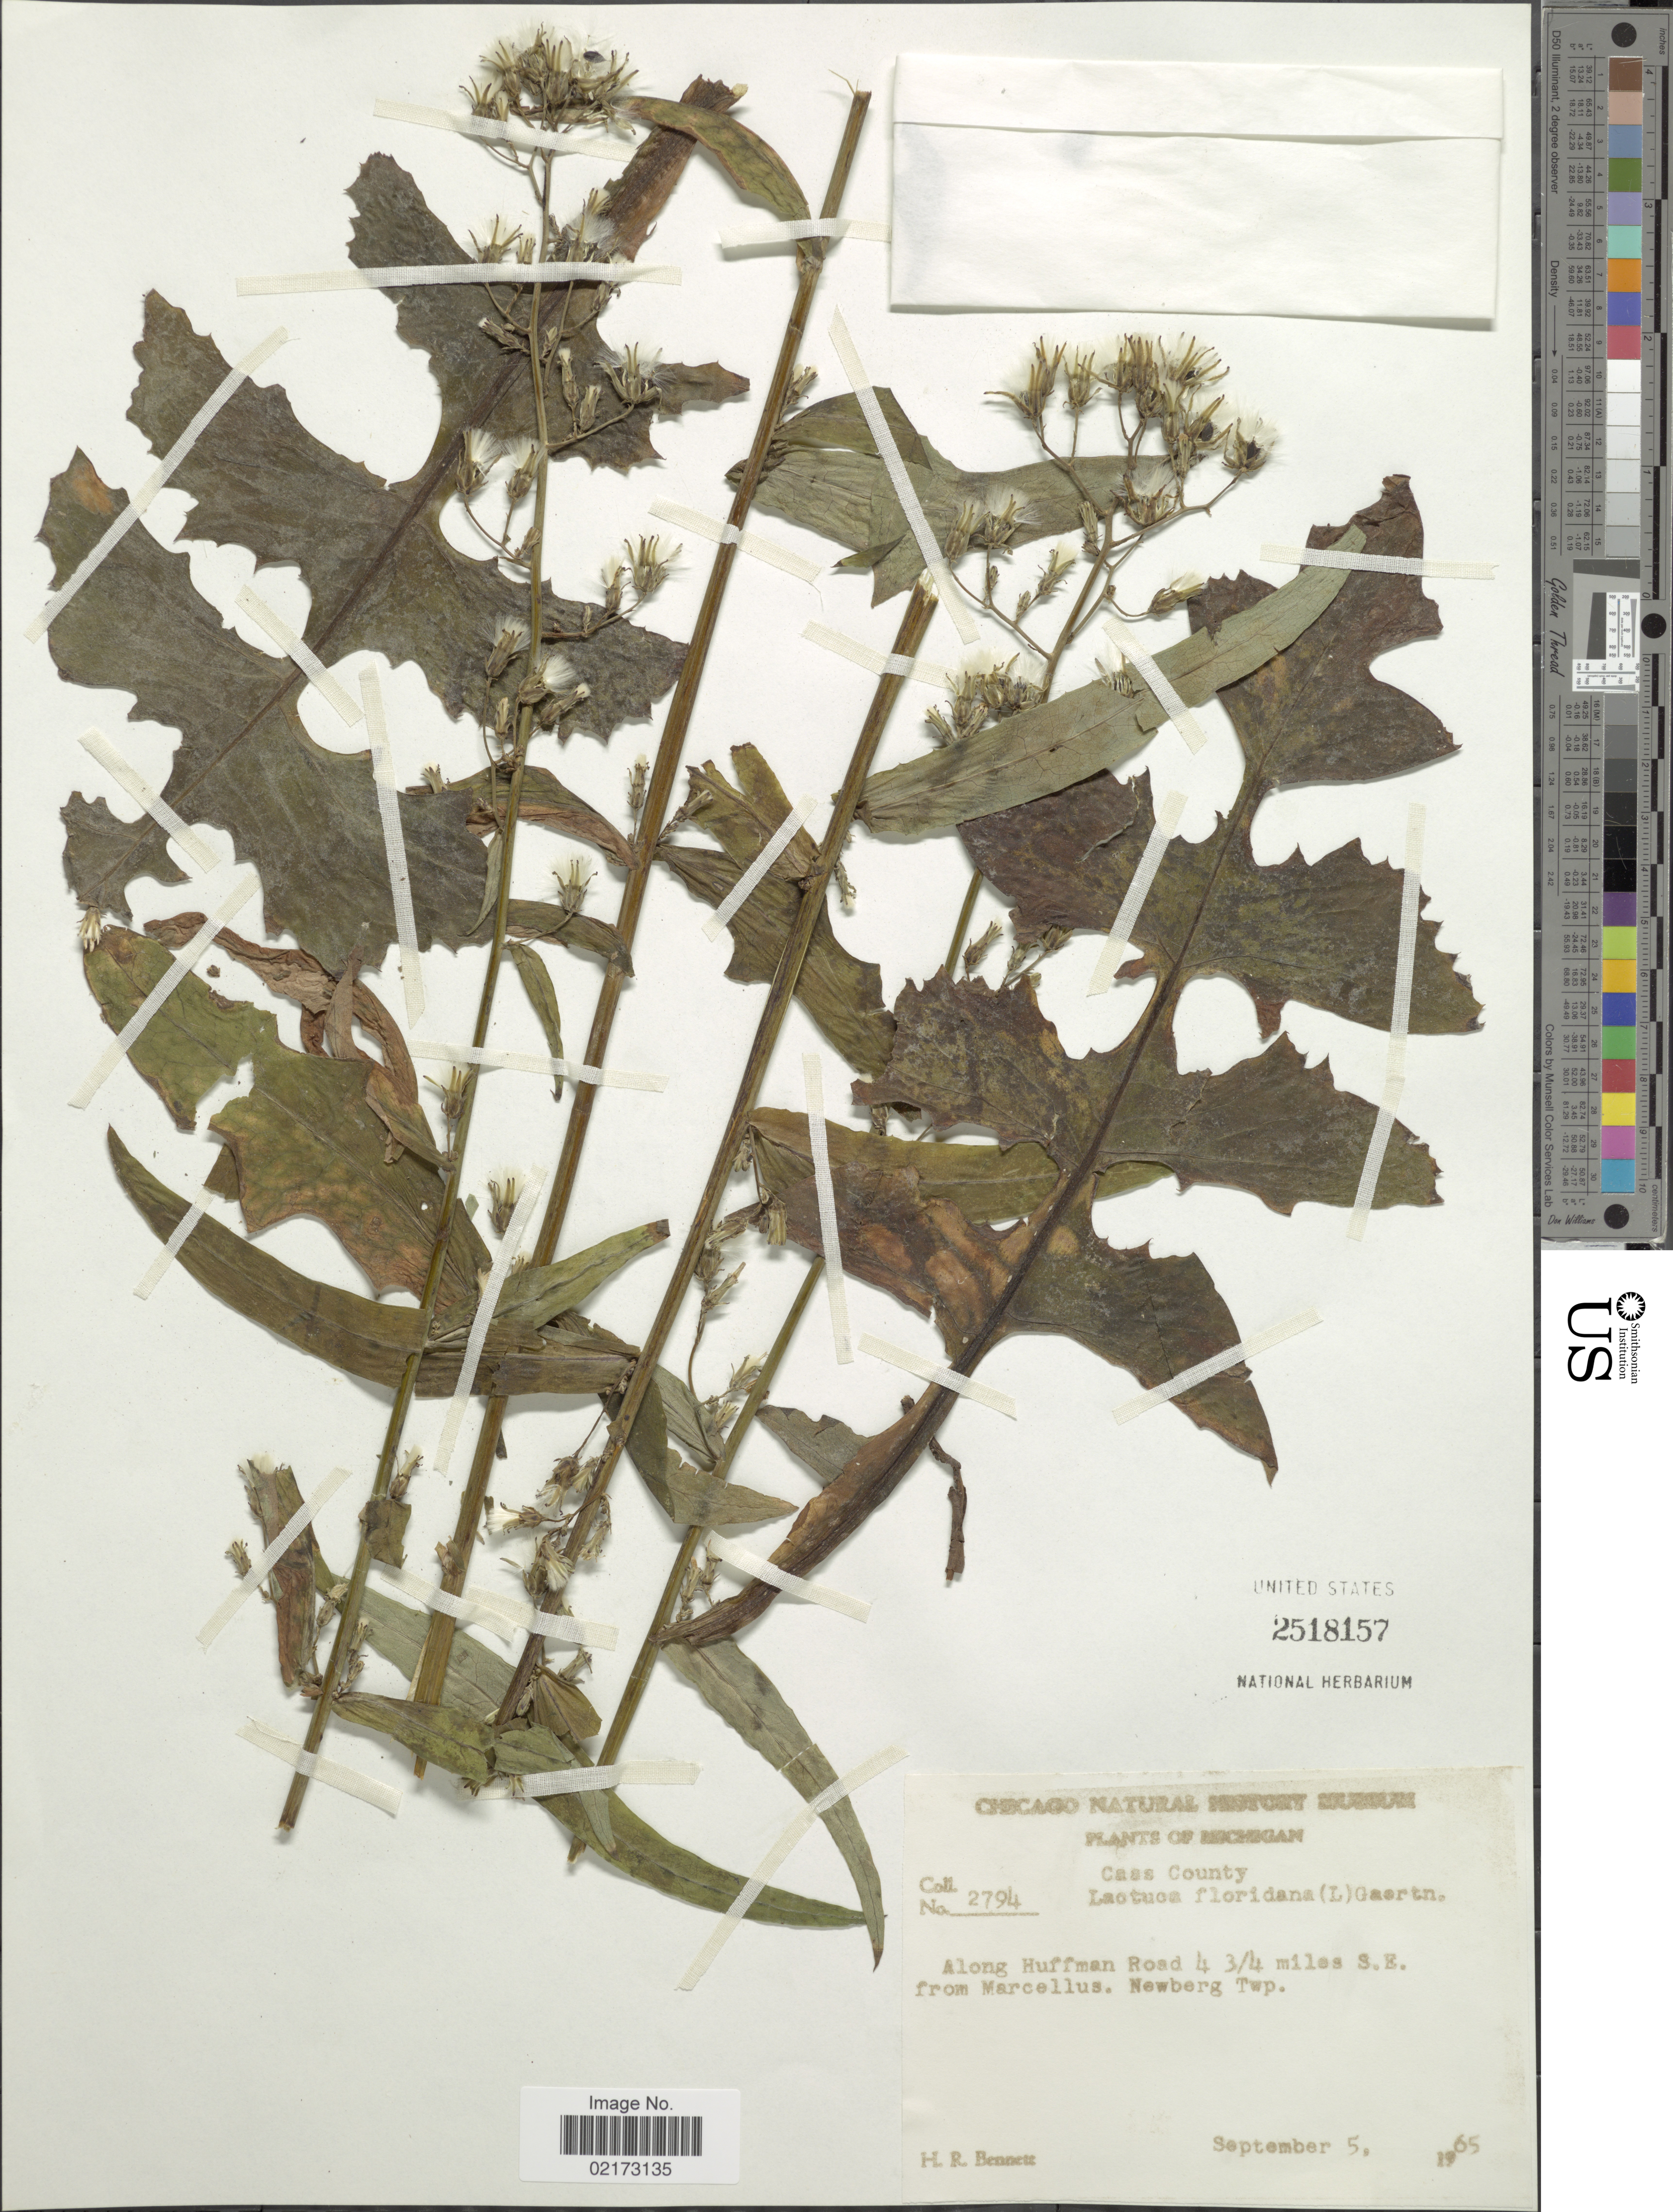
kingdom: Plantae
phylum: Tracheophyta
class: Magnoliopsida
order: Asterales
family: Asteraceae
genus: Lactuca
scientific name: Lactuca floridana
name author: (L.) Gaertn.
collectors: H. R. Bennett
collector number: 2794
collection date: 1965-09-05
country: United States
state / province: Michigan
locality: Caas County, along Huffman Road 4 3/4 miles S. E. from Marcellus, NewbergTwp.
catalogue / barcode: US 2518157